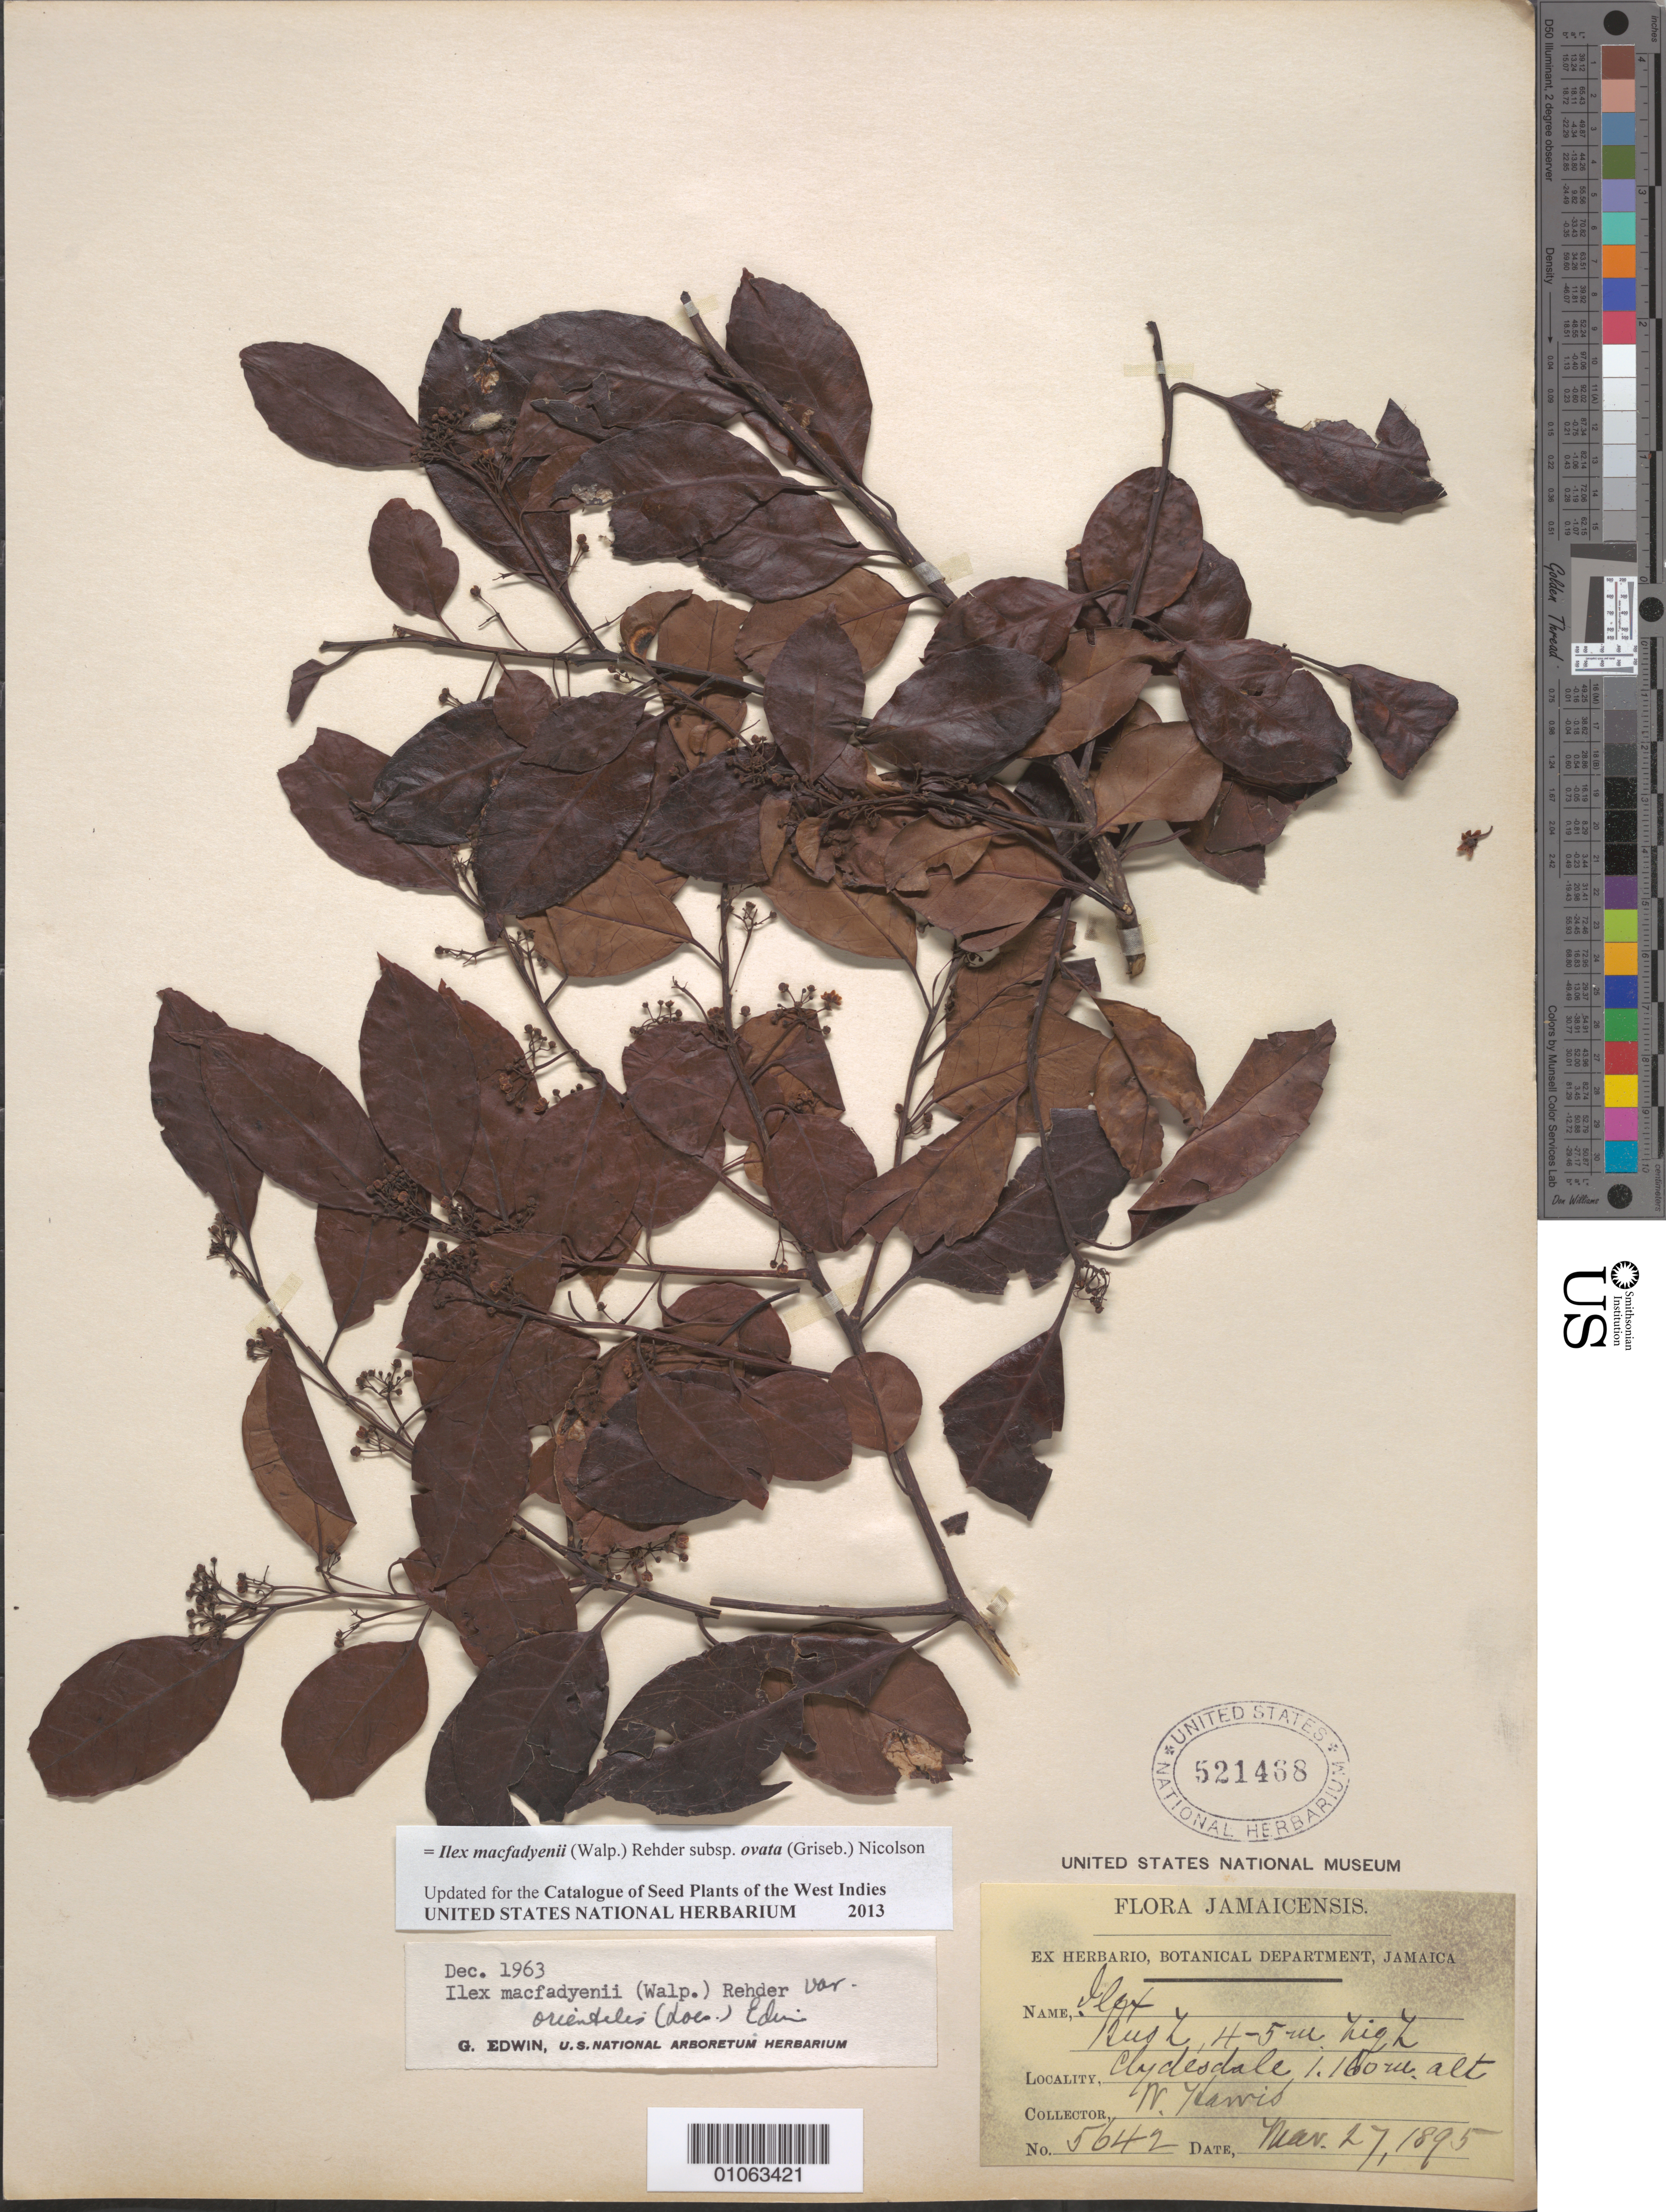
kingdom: Plantae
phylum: Tracheophyta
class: Magnoliopsida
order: Aquifoliales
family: Aquifoliaceae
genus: Ilex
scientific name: Ilex macfadyenii subsp. ovata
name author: (Griseb.) Nicolson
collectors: W. Harris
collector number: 5642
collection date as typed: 27 Mar 1895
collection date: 1895-03-27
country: Jamaica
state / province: Saint Andrew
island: Jamaica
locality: Clydesdale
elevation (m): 1160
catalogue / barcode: US 521468